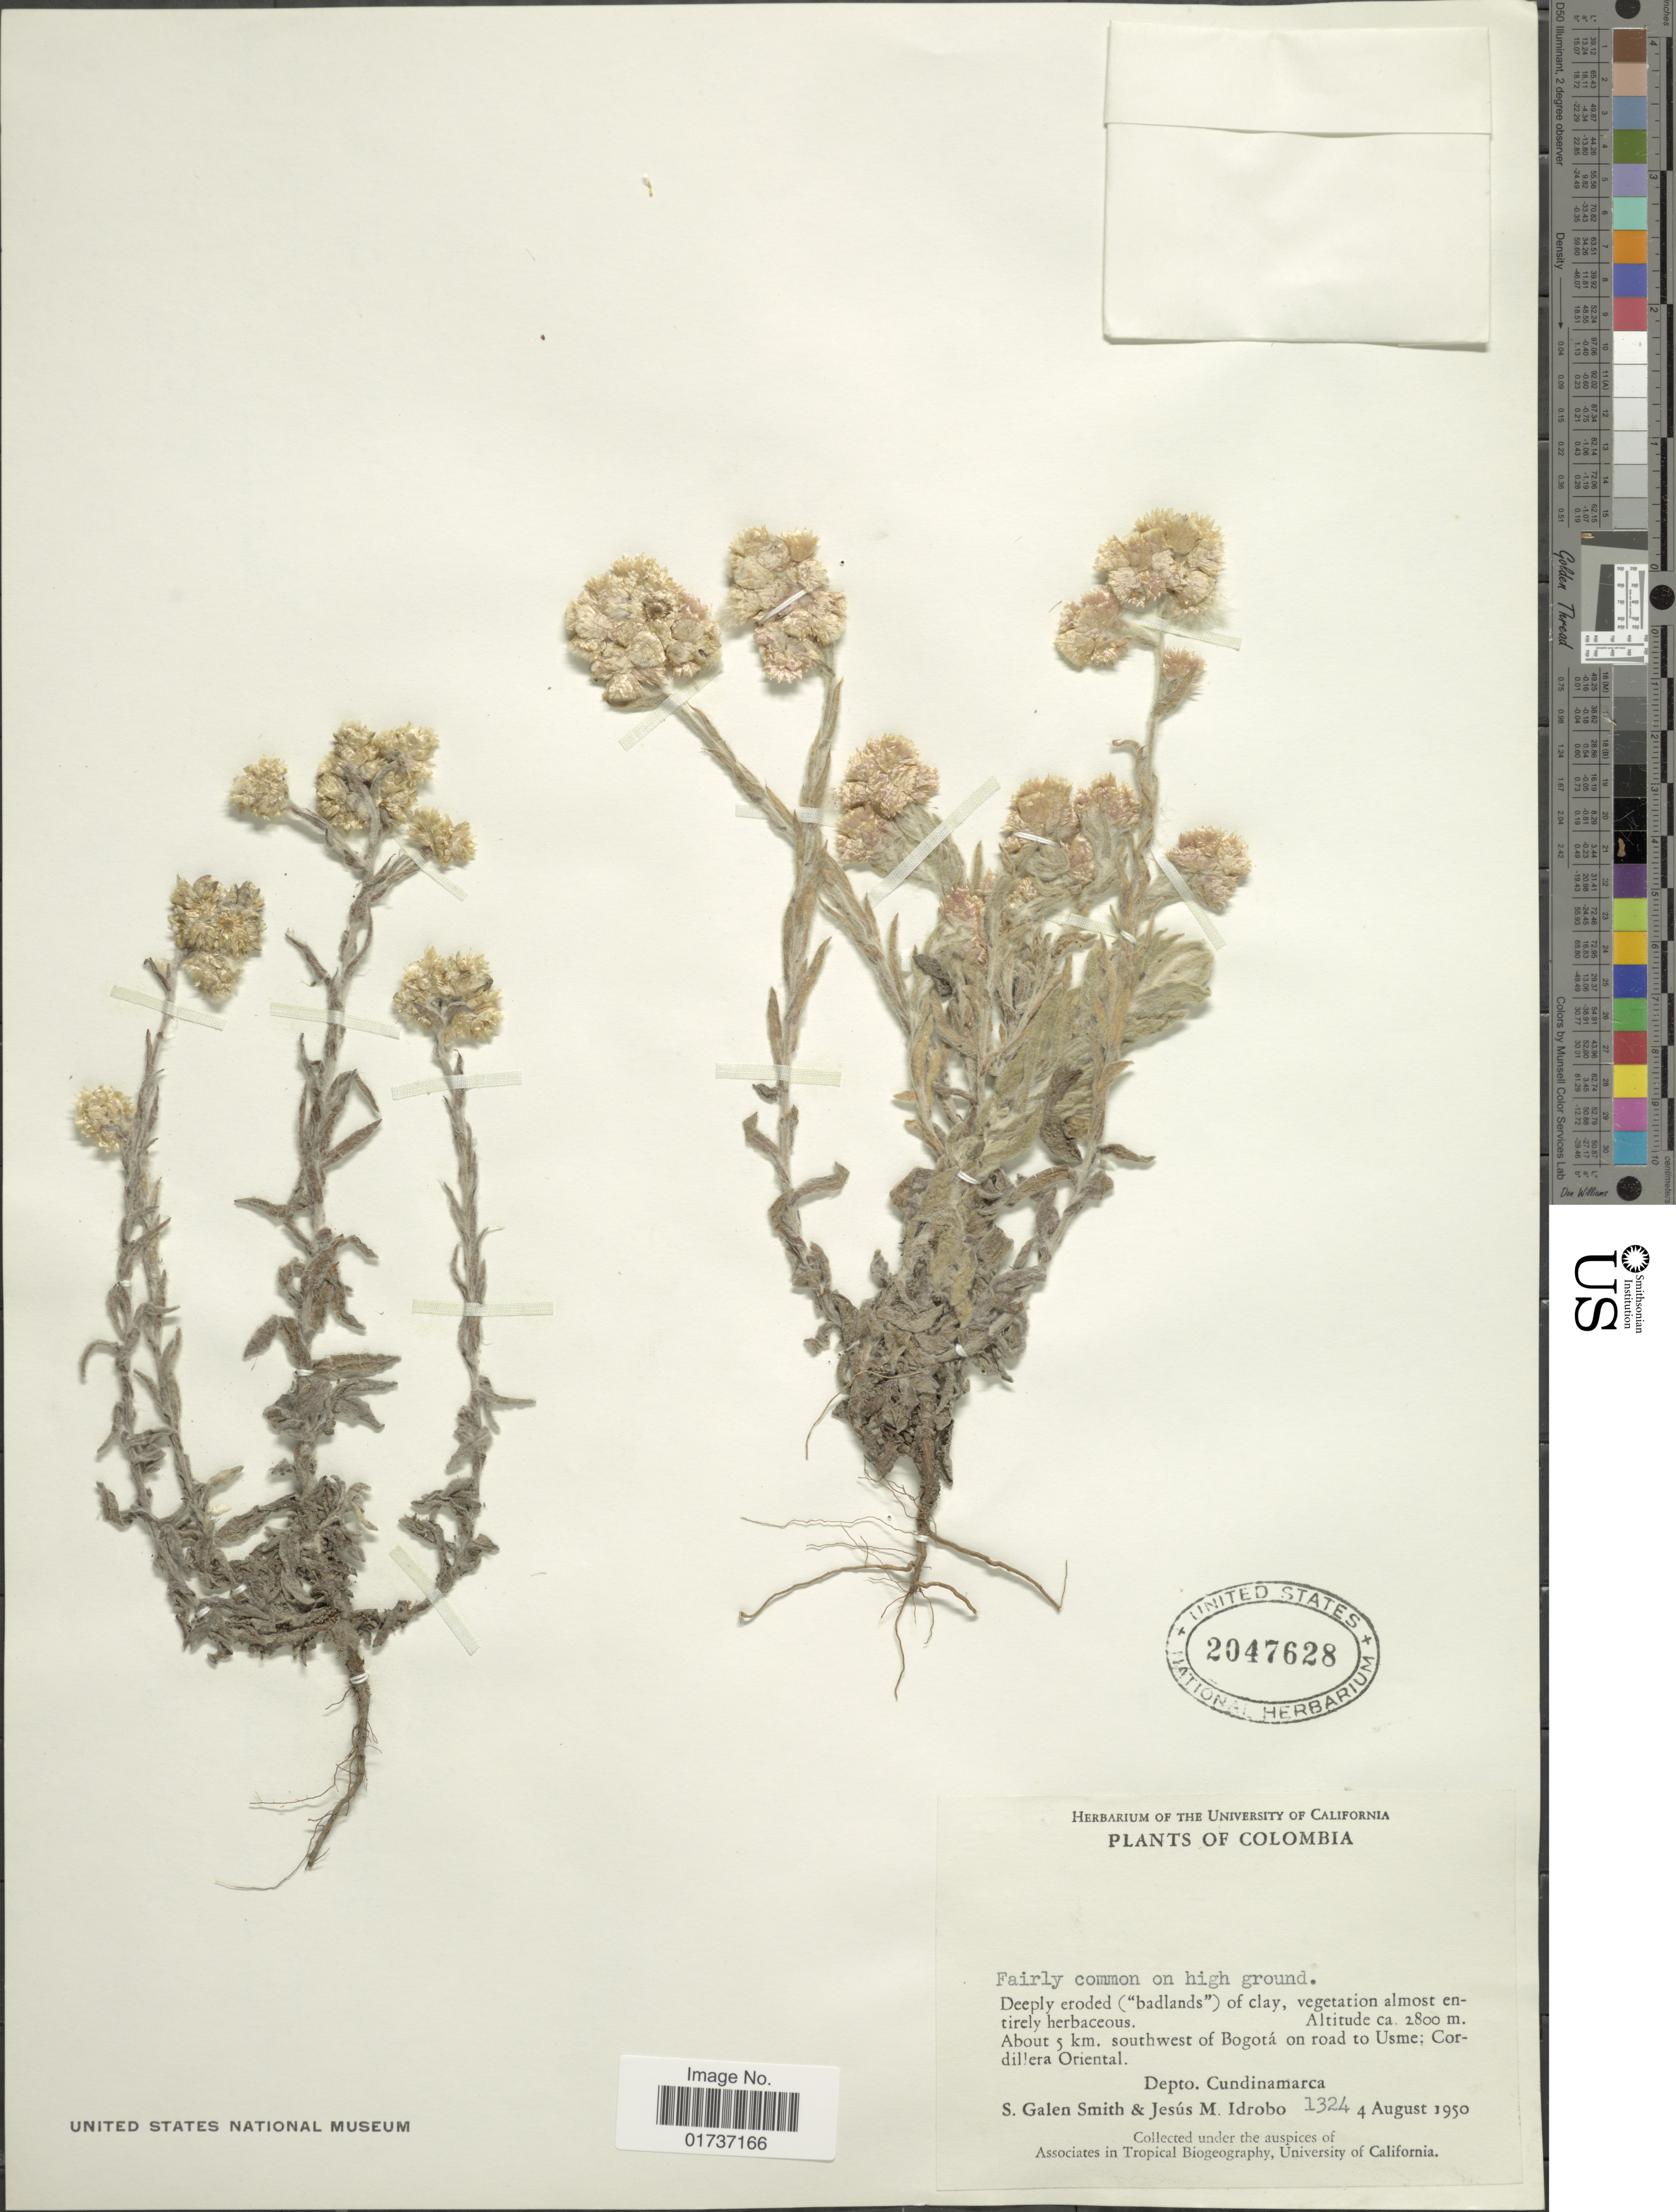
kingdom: Plantae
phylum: Tracheophyta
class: Magnoliopsida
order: Asterales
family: Asteraceae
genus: Gnaphalium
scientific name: Gnaphalium sp.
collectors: S. G. Smith & J. M. Idrobo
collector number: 1324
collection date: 1950-08-04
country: Colombia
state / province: Cundinamarca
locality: About 5 km. southwest of Bogotá on road to Usme; Cordillera Oriental, Depto Cundinamarca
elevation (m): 2800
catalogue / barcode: US 2047628